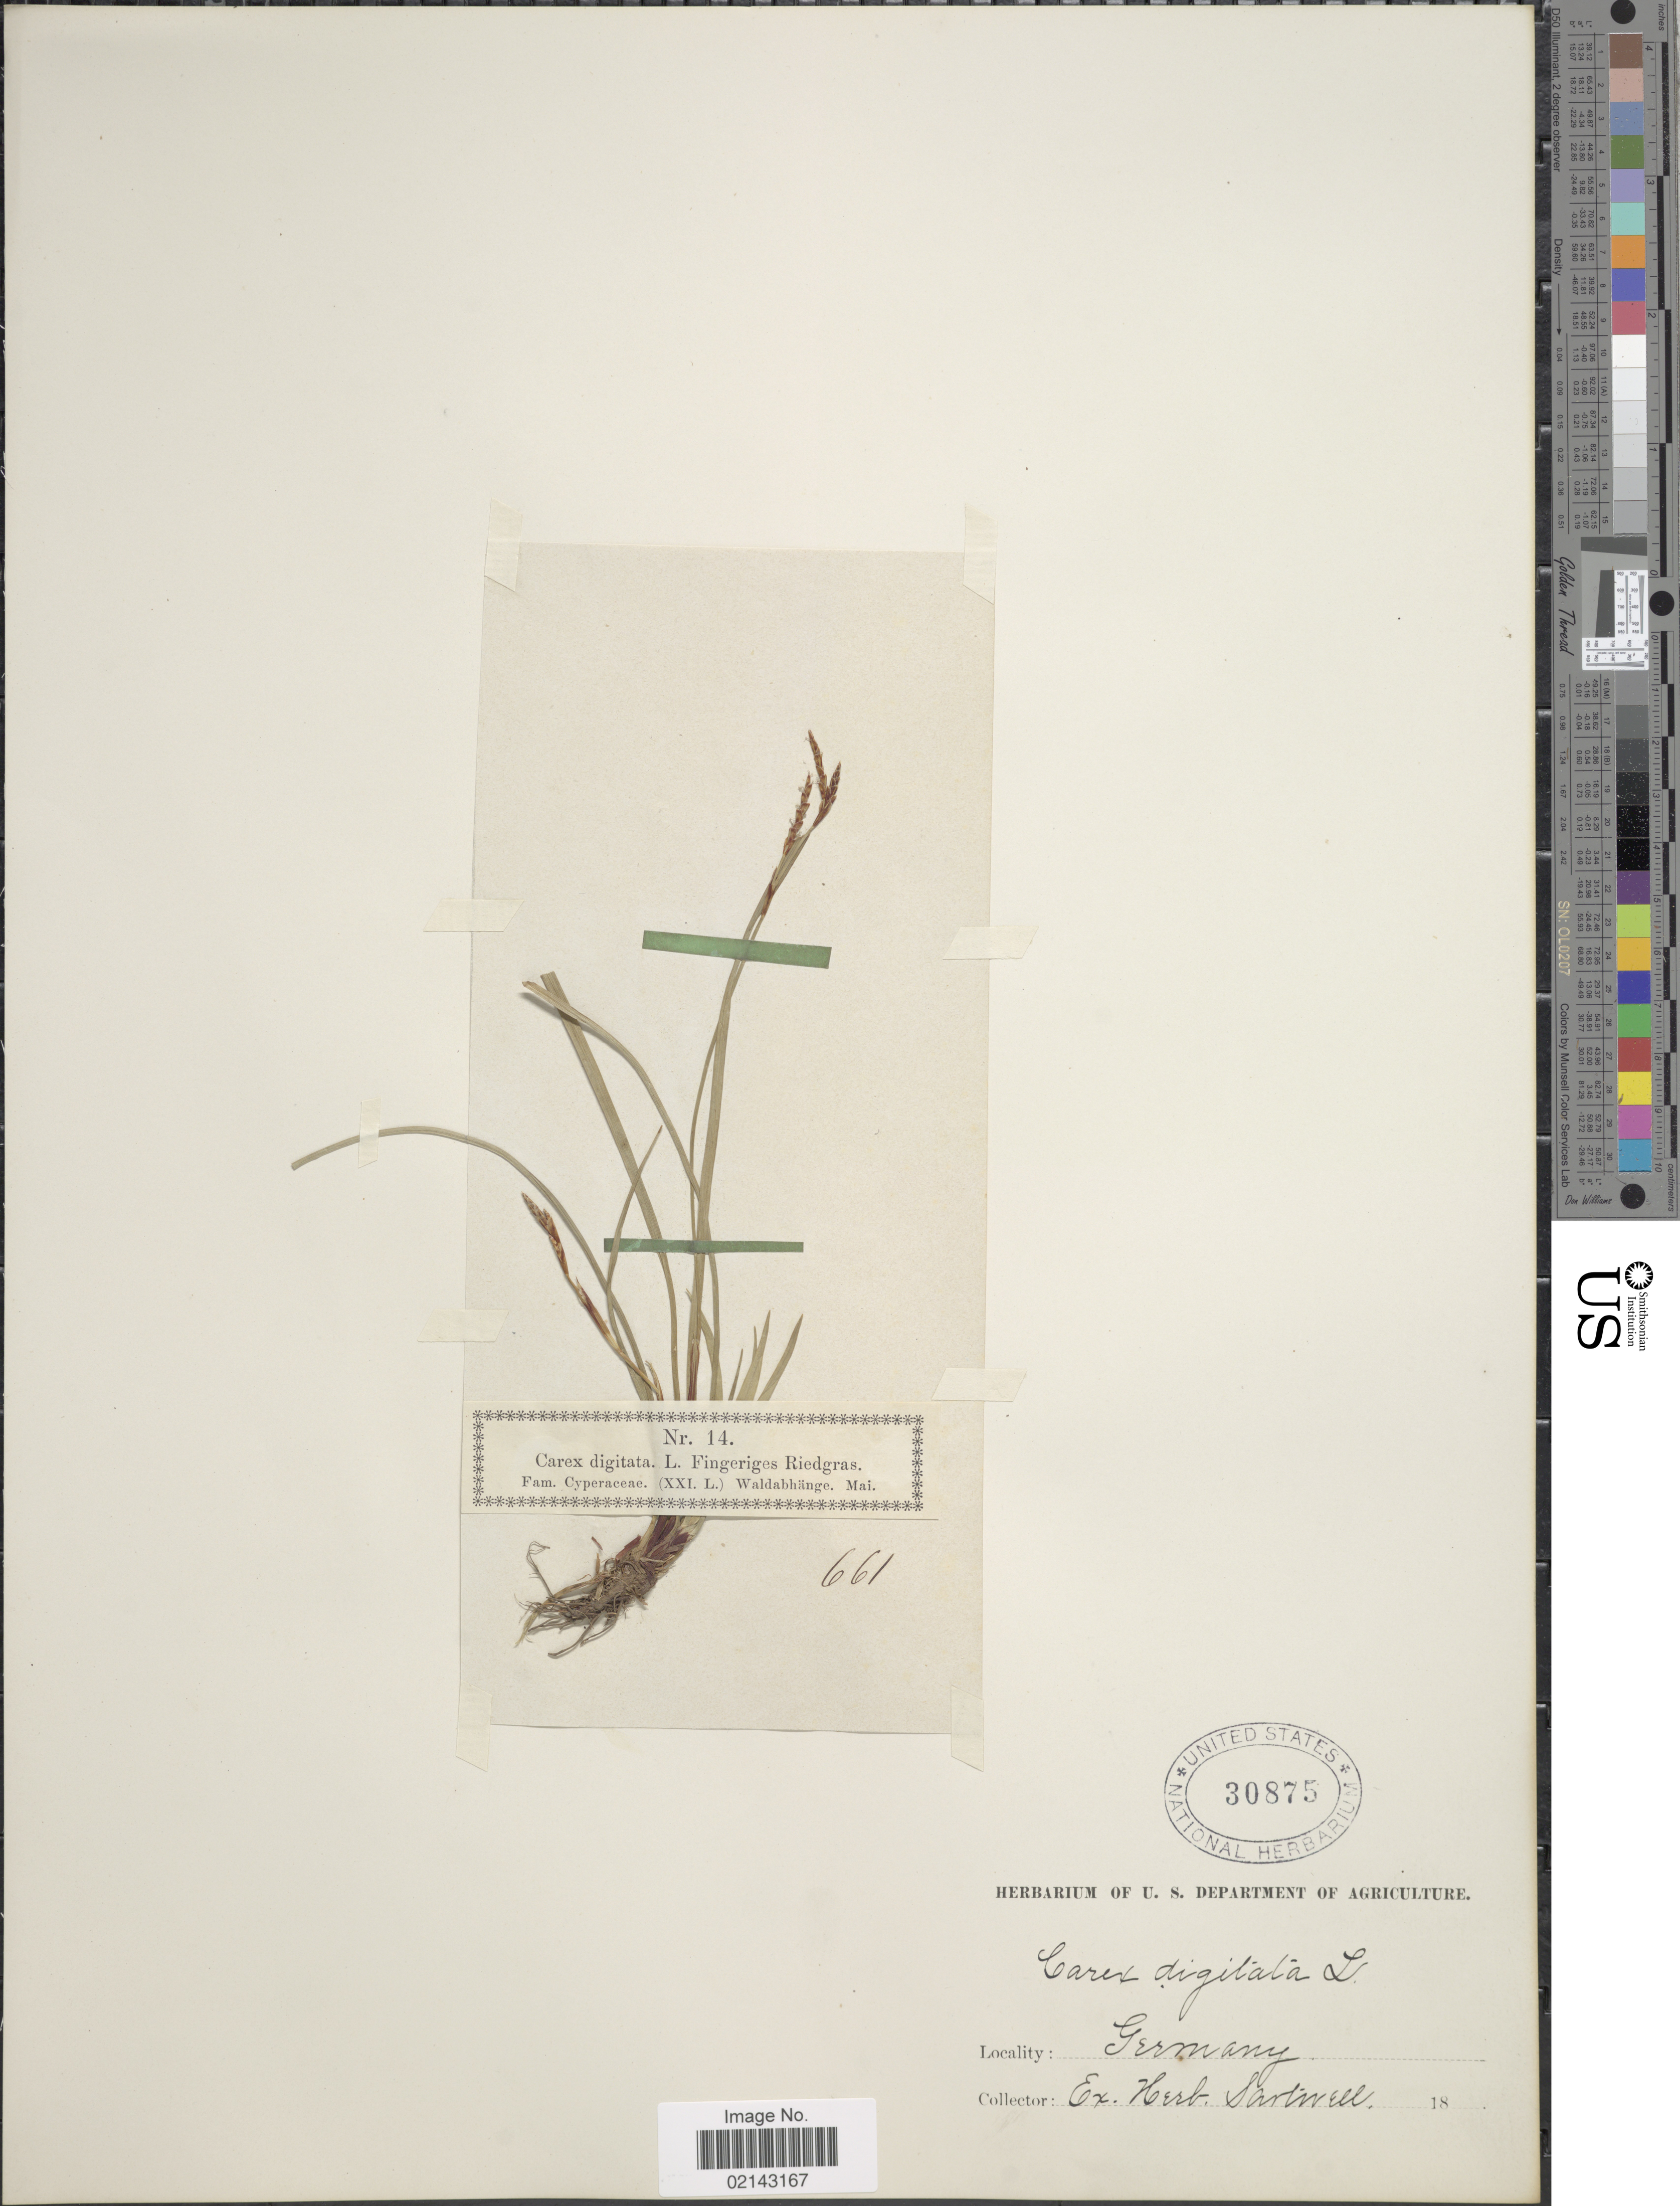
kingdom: Plantae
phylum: Tracheophyta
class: Liliopsida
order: Poales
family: Cyperaceae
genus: Carex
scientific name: Carex digitata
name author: L.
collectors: ex herb. Sartwell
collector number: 14/661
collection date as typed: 18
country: Germany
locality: Waldabhange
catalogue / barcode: US 30875